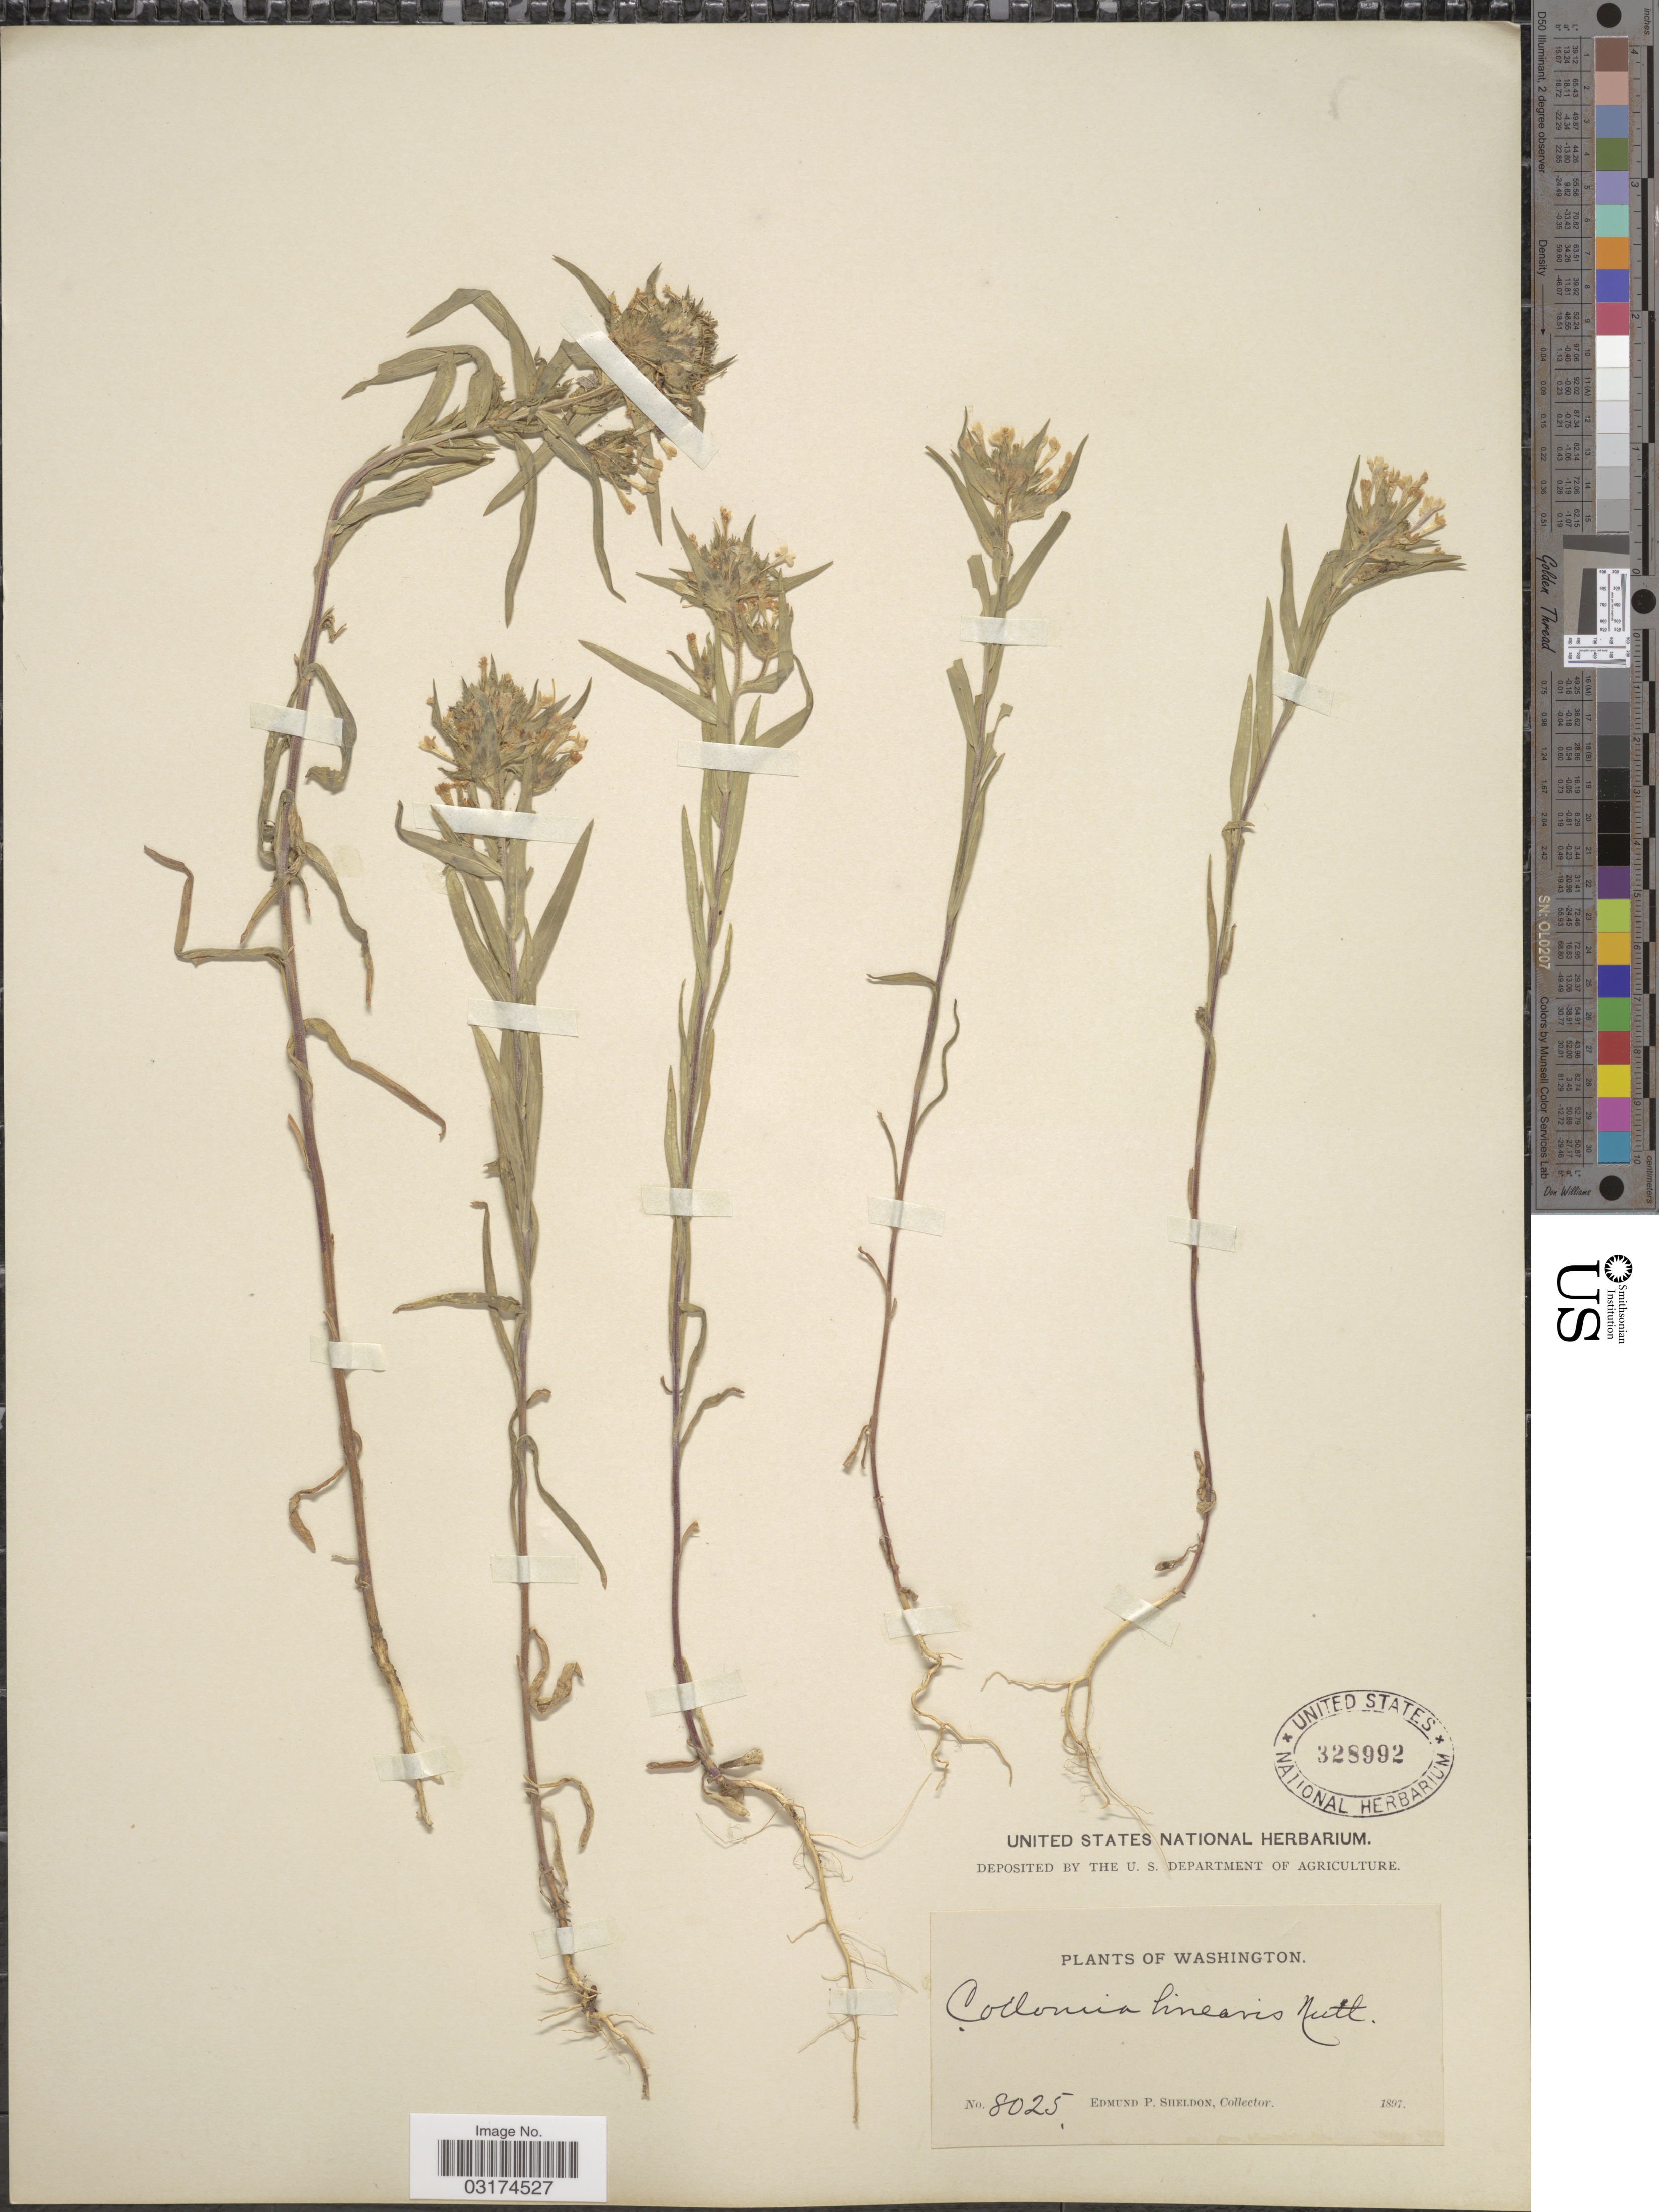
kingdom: Plantae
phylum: Tracheophyta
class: Magnoliopsida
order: Ericales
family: Polemoniaceae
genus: Collomia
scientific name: Collomia linearis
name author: Nutt.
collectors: E. P. Sheldon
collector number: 8025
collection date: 1897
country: United States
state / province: Washington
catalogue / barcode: US 328992